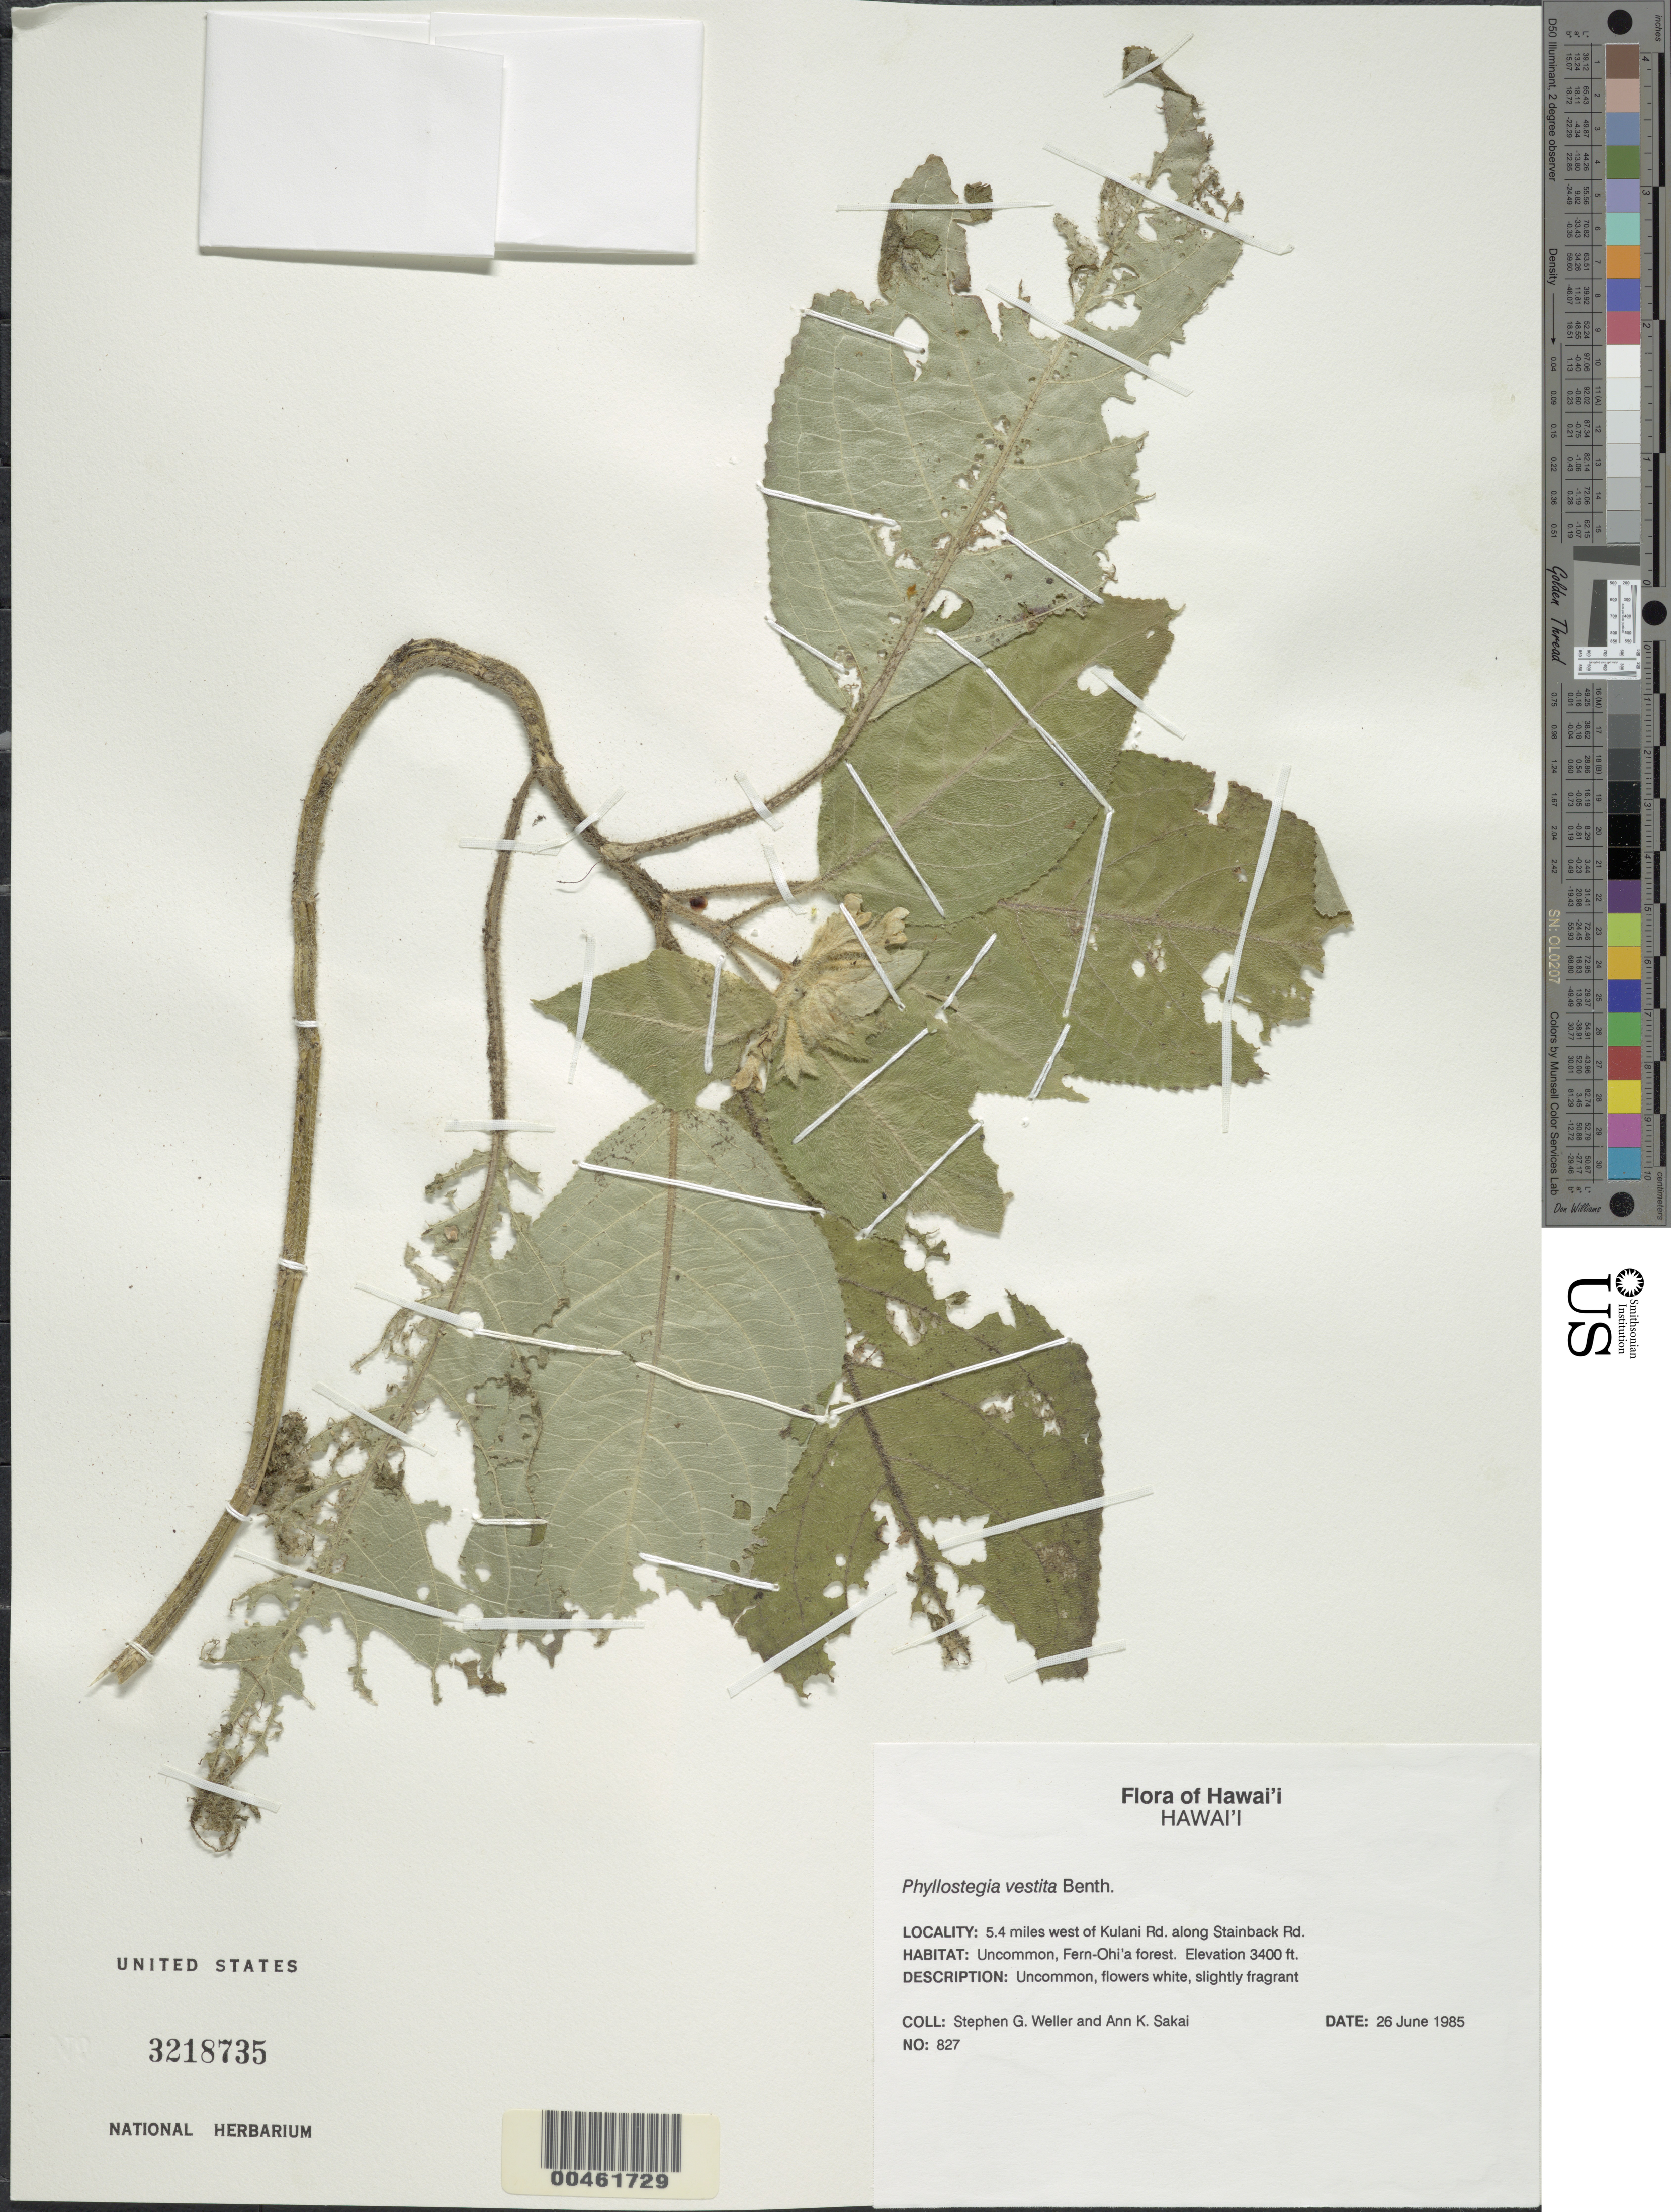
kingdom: Plantae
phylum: Tracheophyta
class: Magnoliopsida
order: Lamiales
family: Lamiaceae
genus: Phyllostegia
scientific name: Phyllostegia vestita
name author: Benth.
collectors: S. G. Weller & A. Sakai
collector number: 827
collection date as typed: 26 Jun 1985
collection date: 1985-06-26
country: United States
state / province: Hawaii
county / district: Hawaii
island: Hawaii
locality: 5.4 mi W of Kulani Road along Stainback Road, Fern-Ohi'a forest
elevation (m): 1036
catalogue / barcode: US 3218735